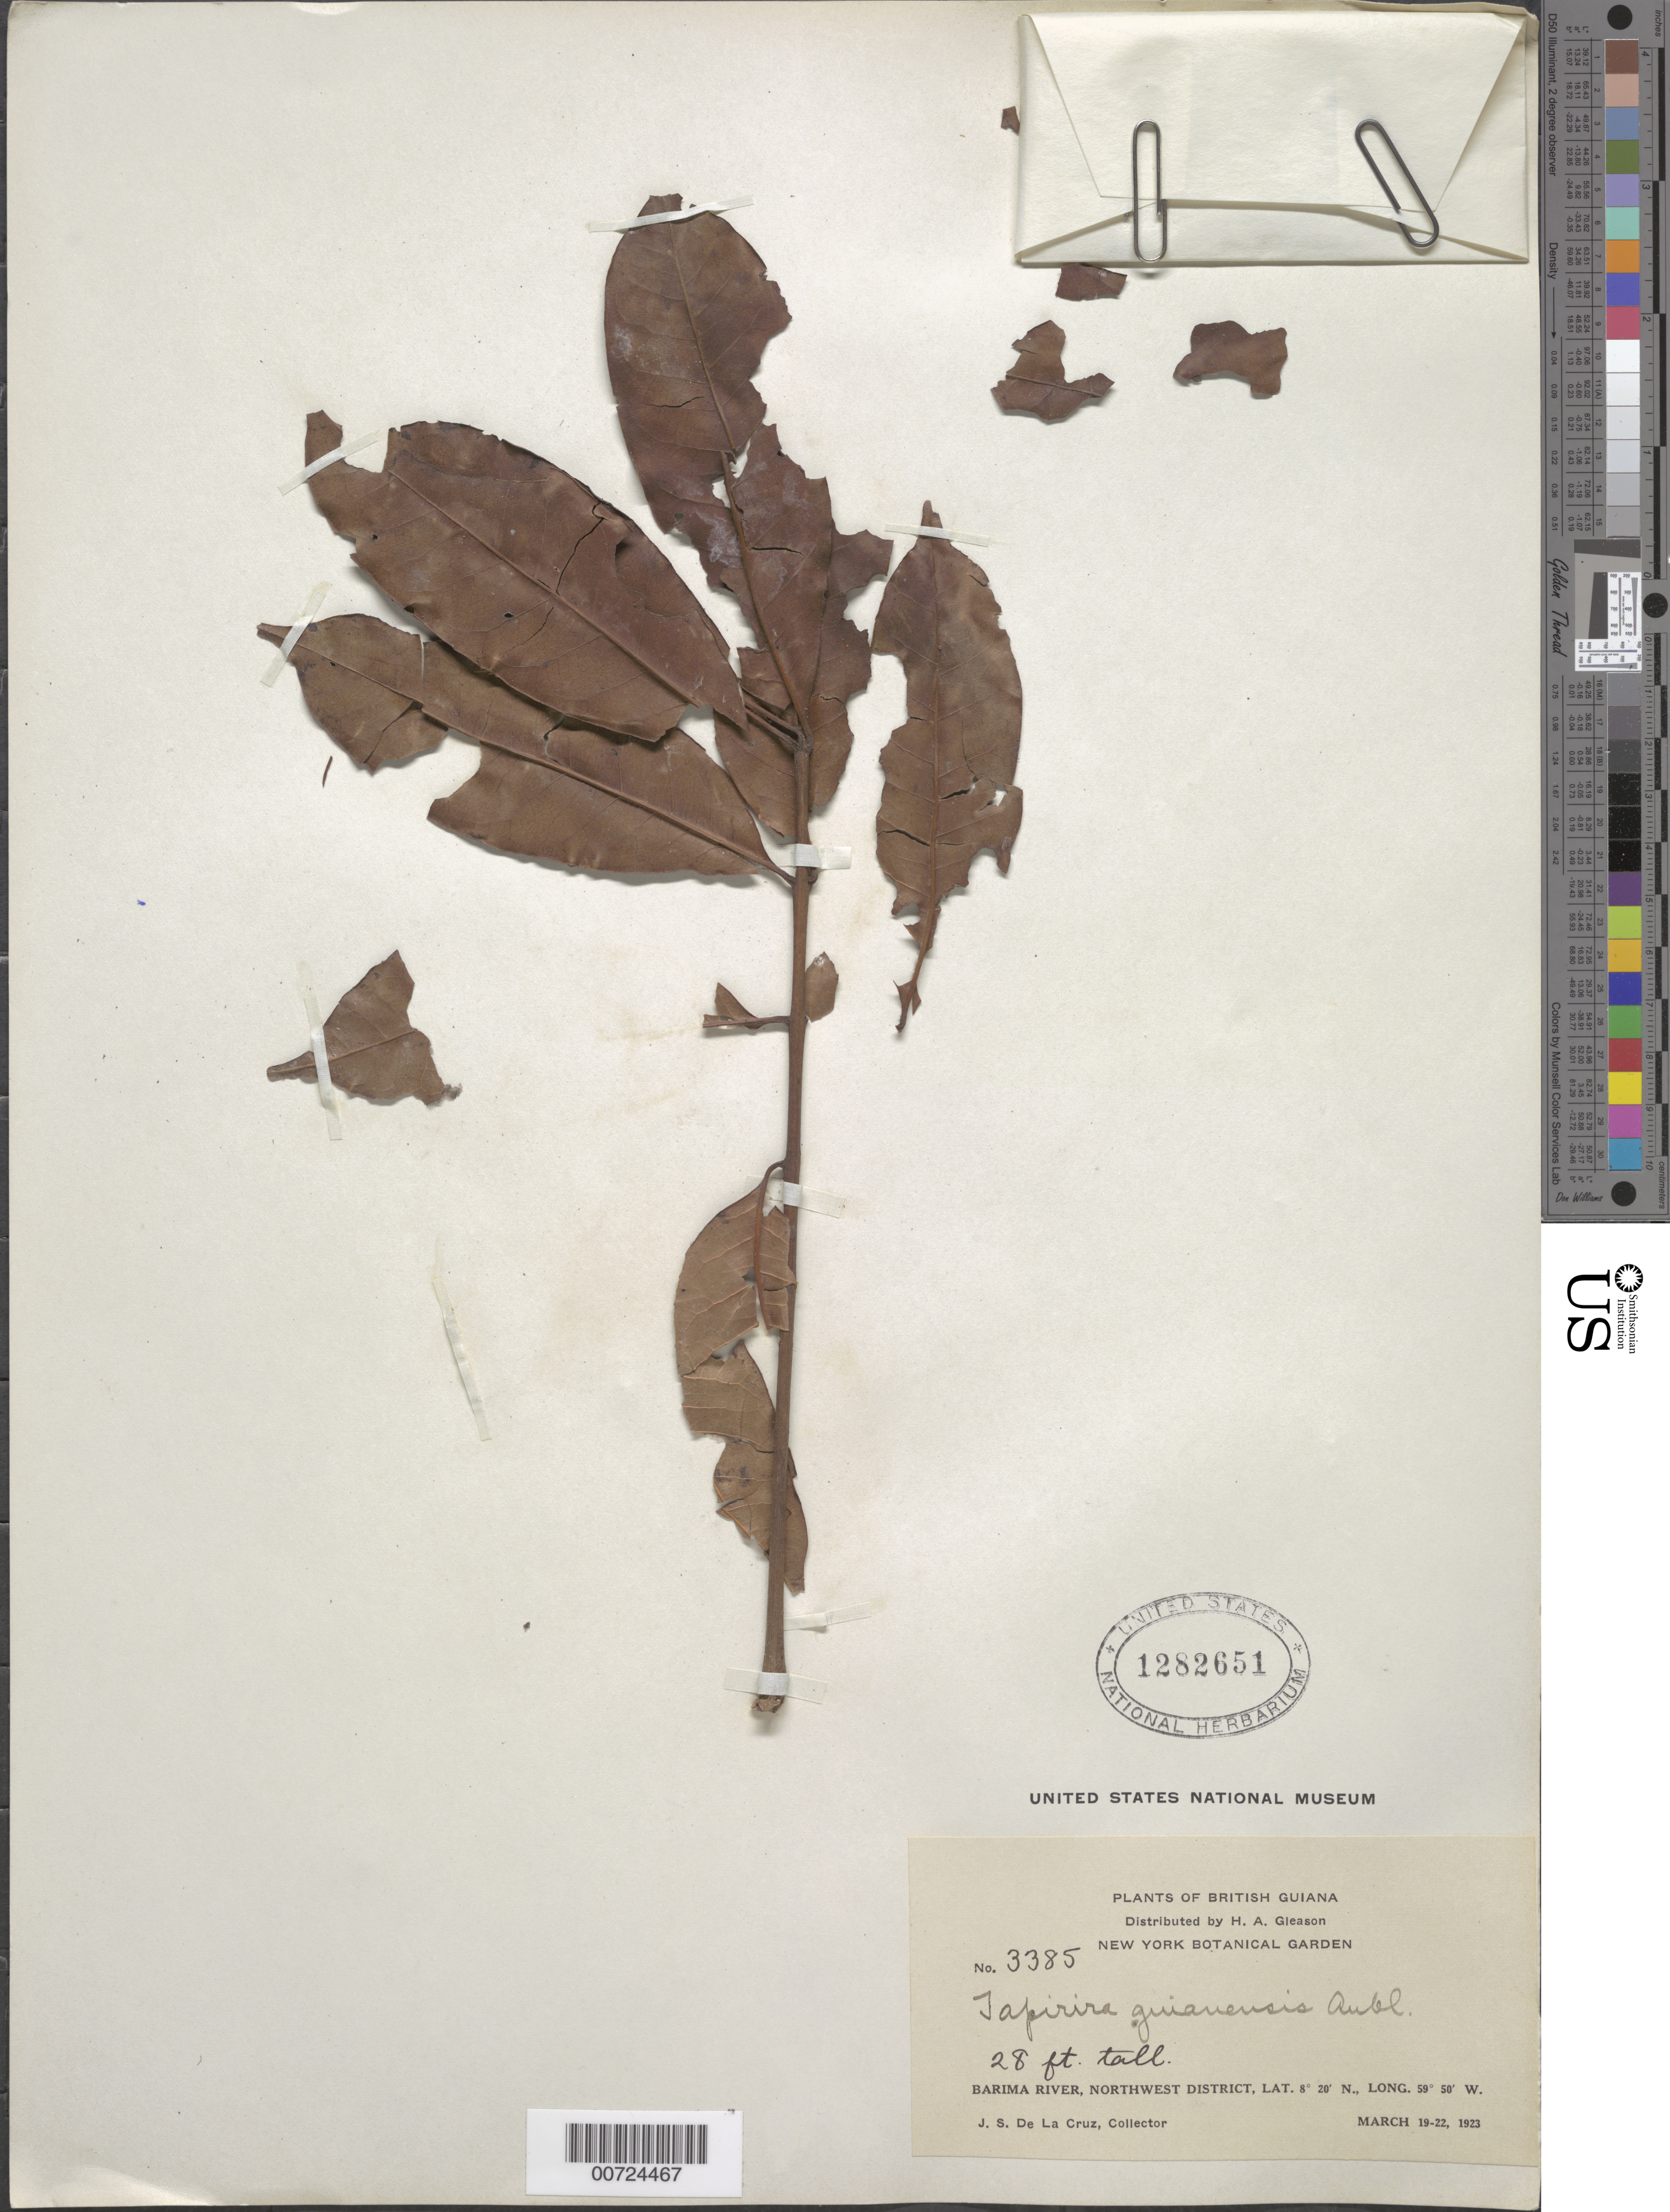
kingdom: Plantae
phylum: Tracheophyta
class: Magnoliopsida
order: Sapindales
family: Anacardiaceae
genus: Tapirira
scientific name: Tapirira guianensis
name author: Aubl.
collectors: J. S. de la Cruz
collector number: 3385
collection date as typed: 19-Mar-23 to 22-Mar-23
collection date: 1923-03-19/1923-03-22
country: Guyana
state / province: Barima-Waini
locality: Barima R., NW District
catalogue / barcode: US 1282651